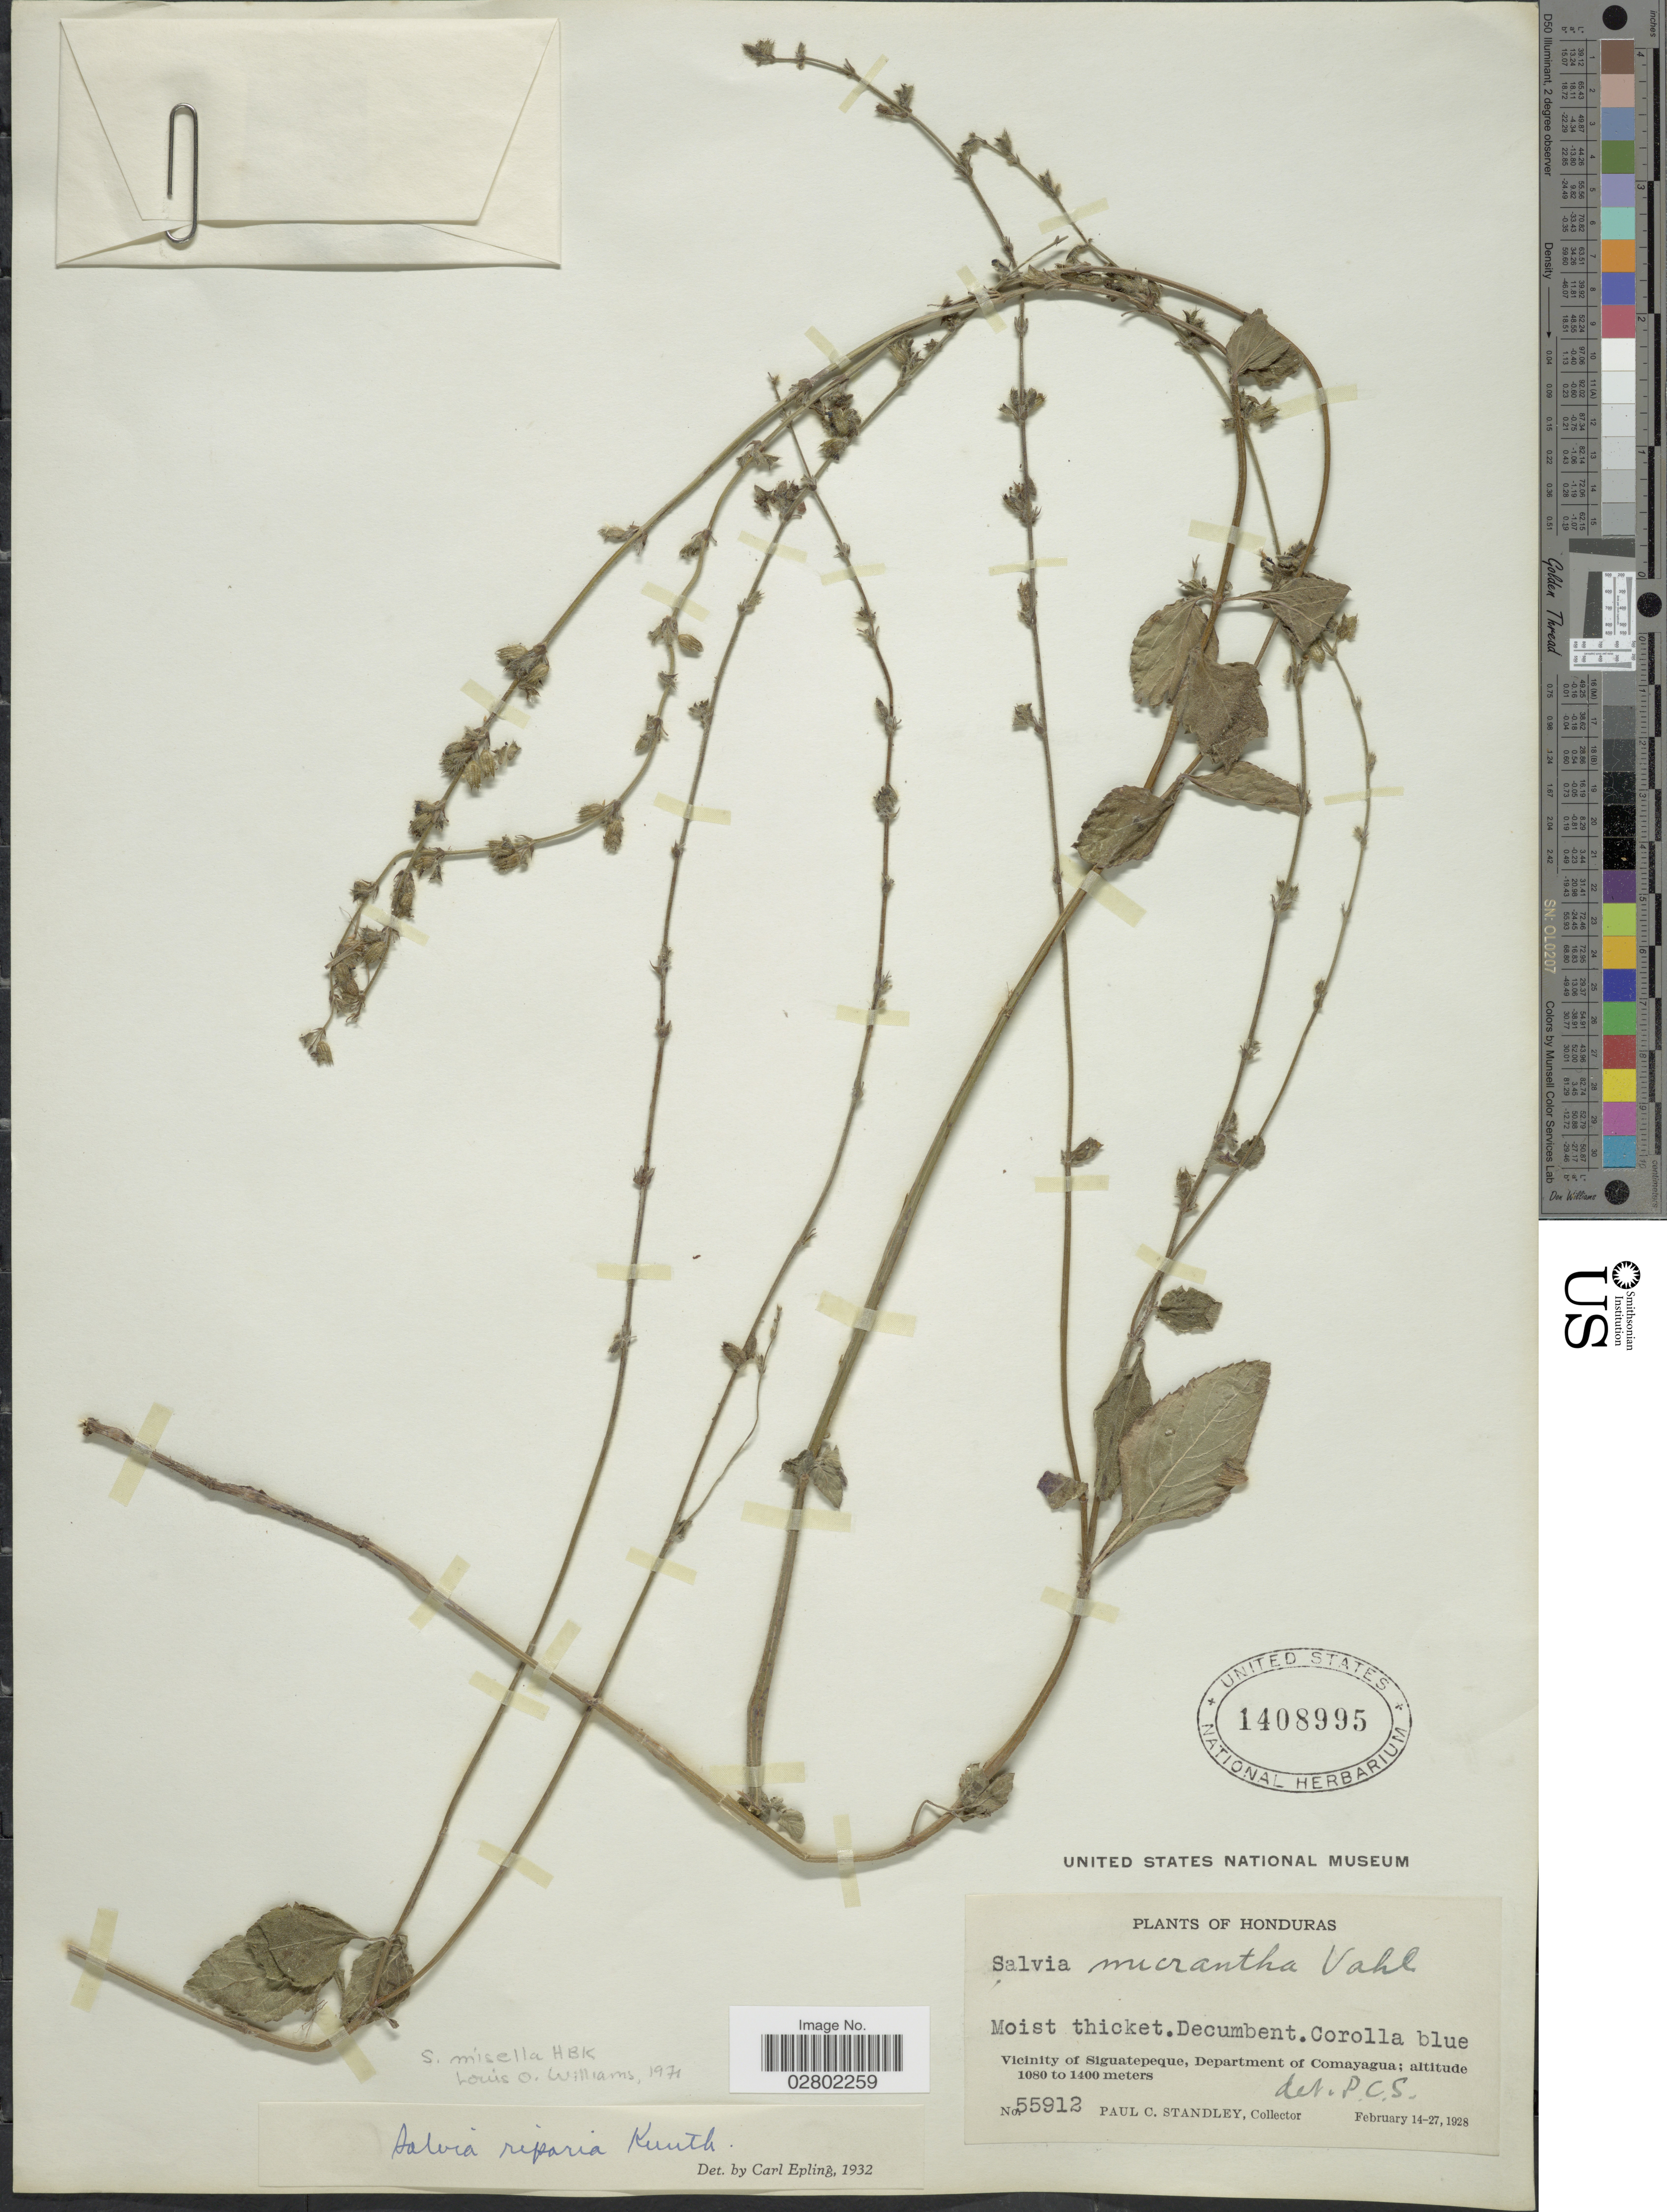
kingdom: Plantae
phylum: Tracheophyta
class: Magnoliopsida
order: Lamiales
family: Lamiaceae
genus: Salvia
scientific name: Salvia misella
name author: Kunth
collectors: P. C. Standley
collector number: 55912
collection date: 1928-02-14/1928-02-27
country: Honduras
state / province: Comayagua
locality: Vicinity of Siguatepeque, Department of Comayagua.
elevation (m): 1080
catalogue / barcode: US 1408995